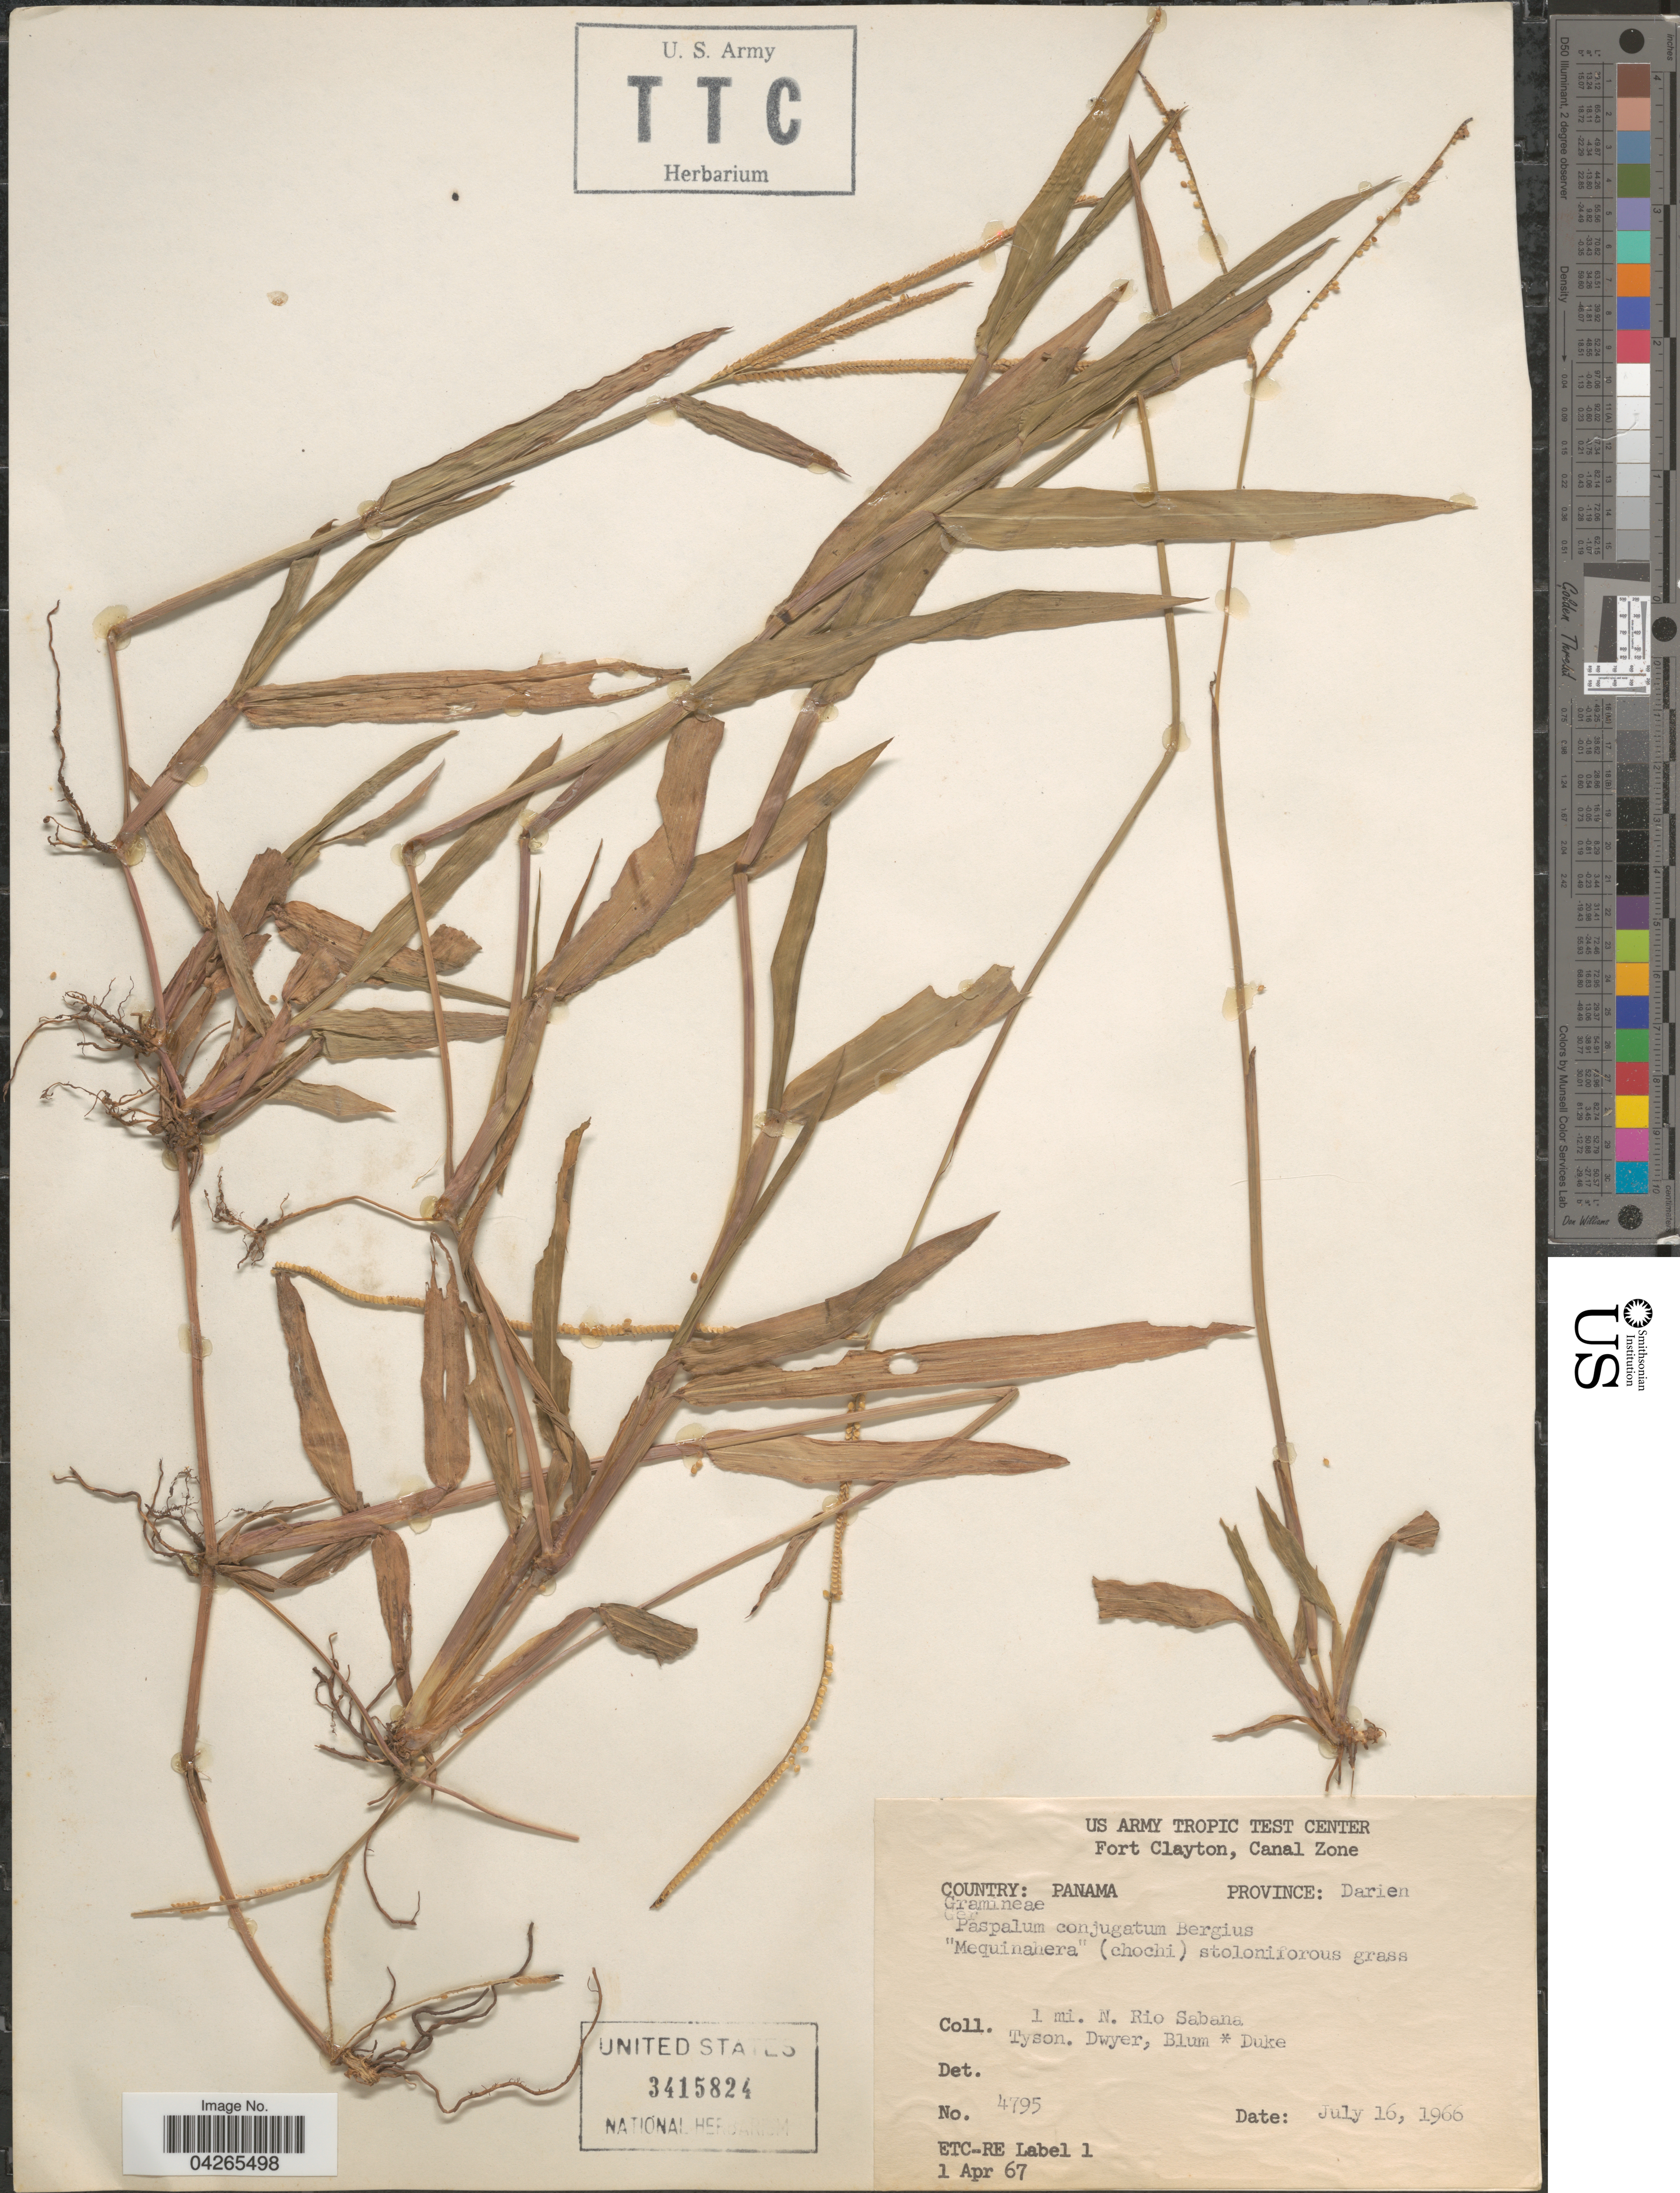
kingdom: Plantae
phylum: Tracheophyta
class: Liliopsida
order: Poales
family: Poaceae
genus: Paspalum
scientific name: Paspalum conjugatum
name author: P.J. Bergius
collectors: -. Tyson, Dwyer, --, Blum, -- & -. Duke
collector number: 4795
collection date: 1966-07-16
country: Panama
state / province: Darien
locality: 1 mi. N. Rio Sabana.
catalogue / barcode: US 3415824